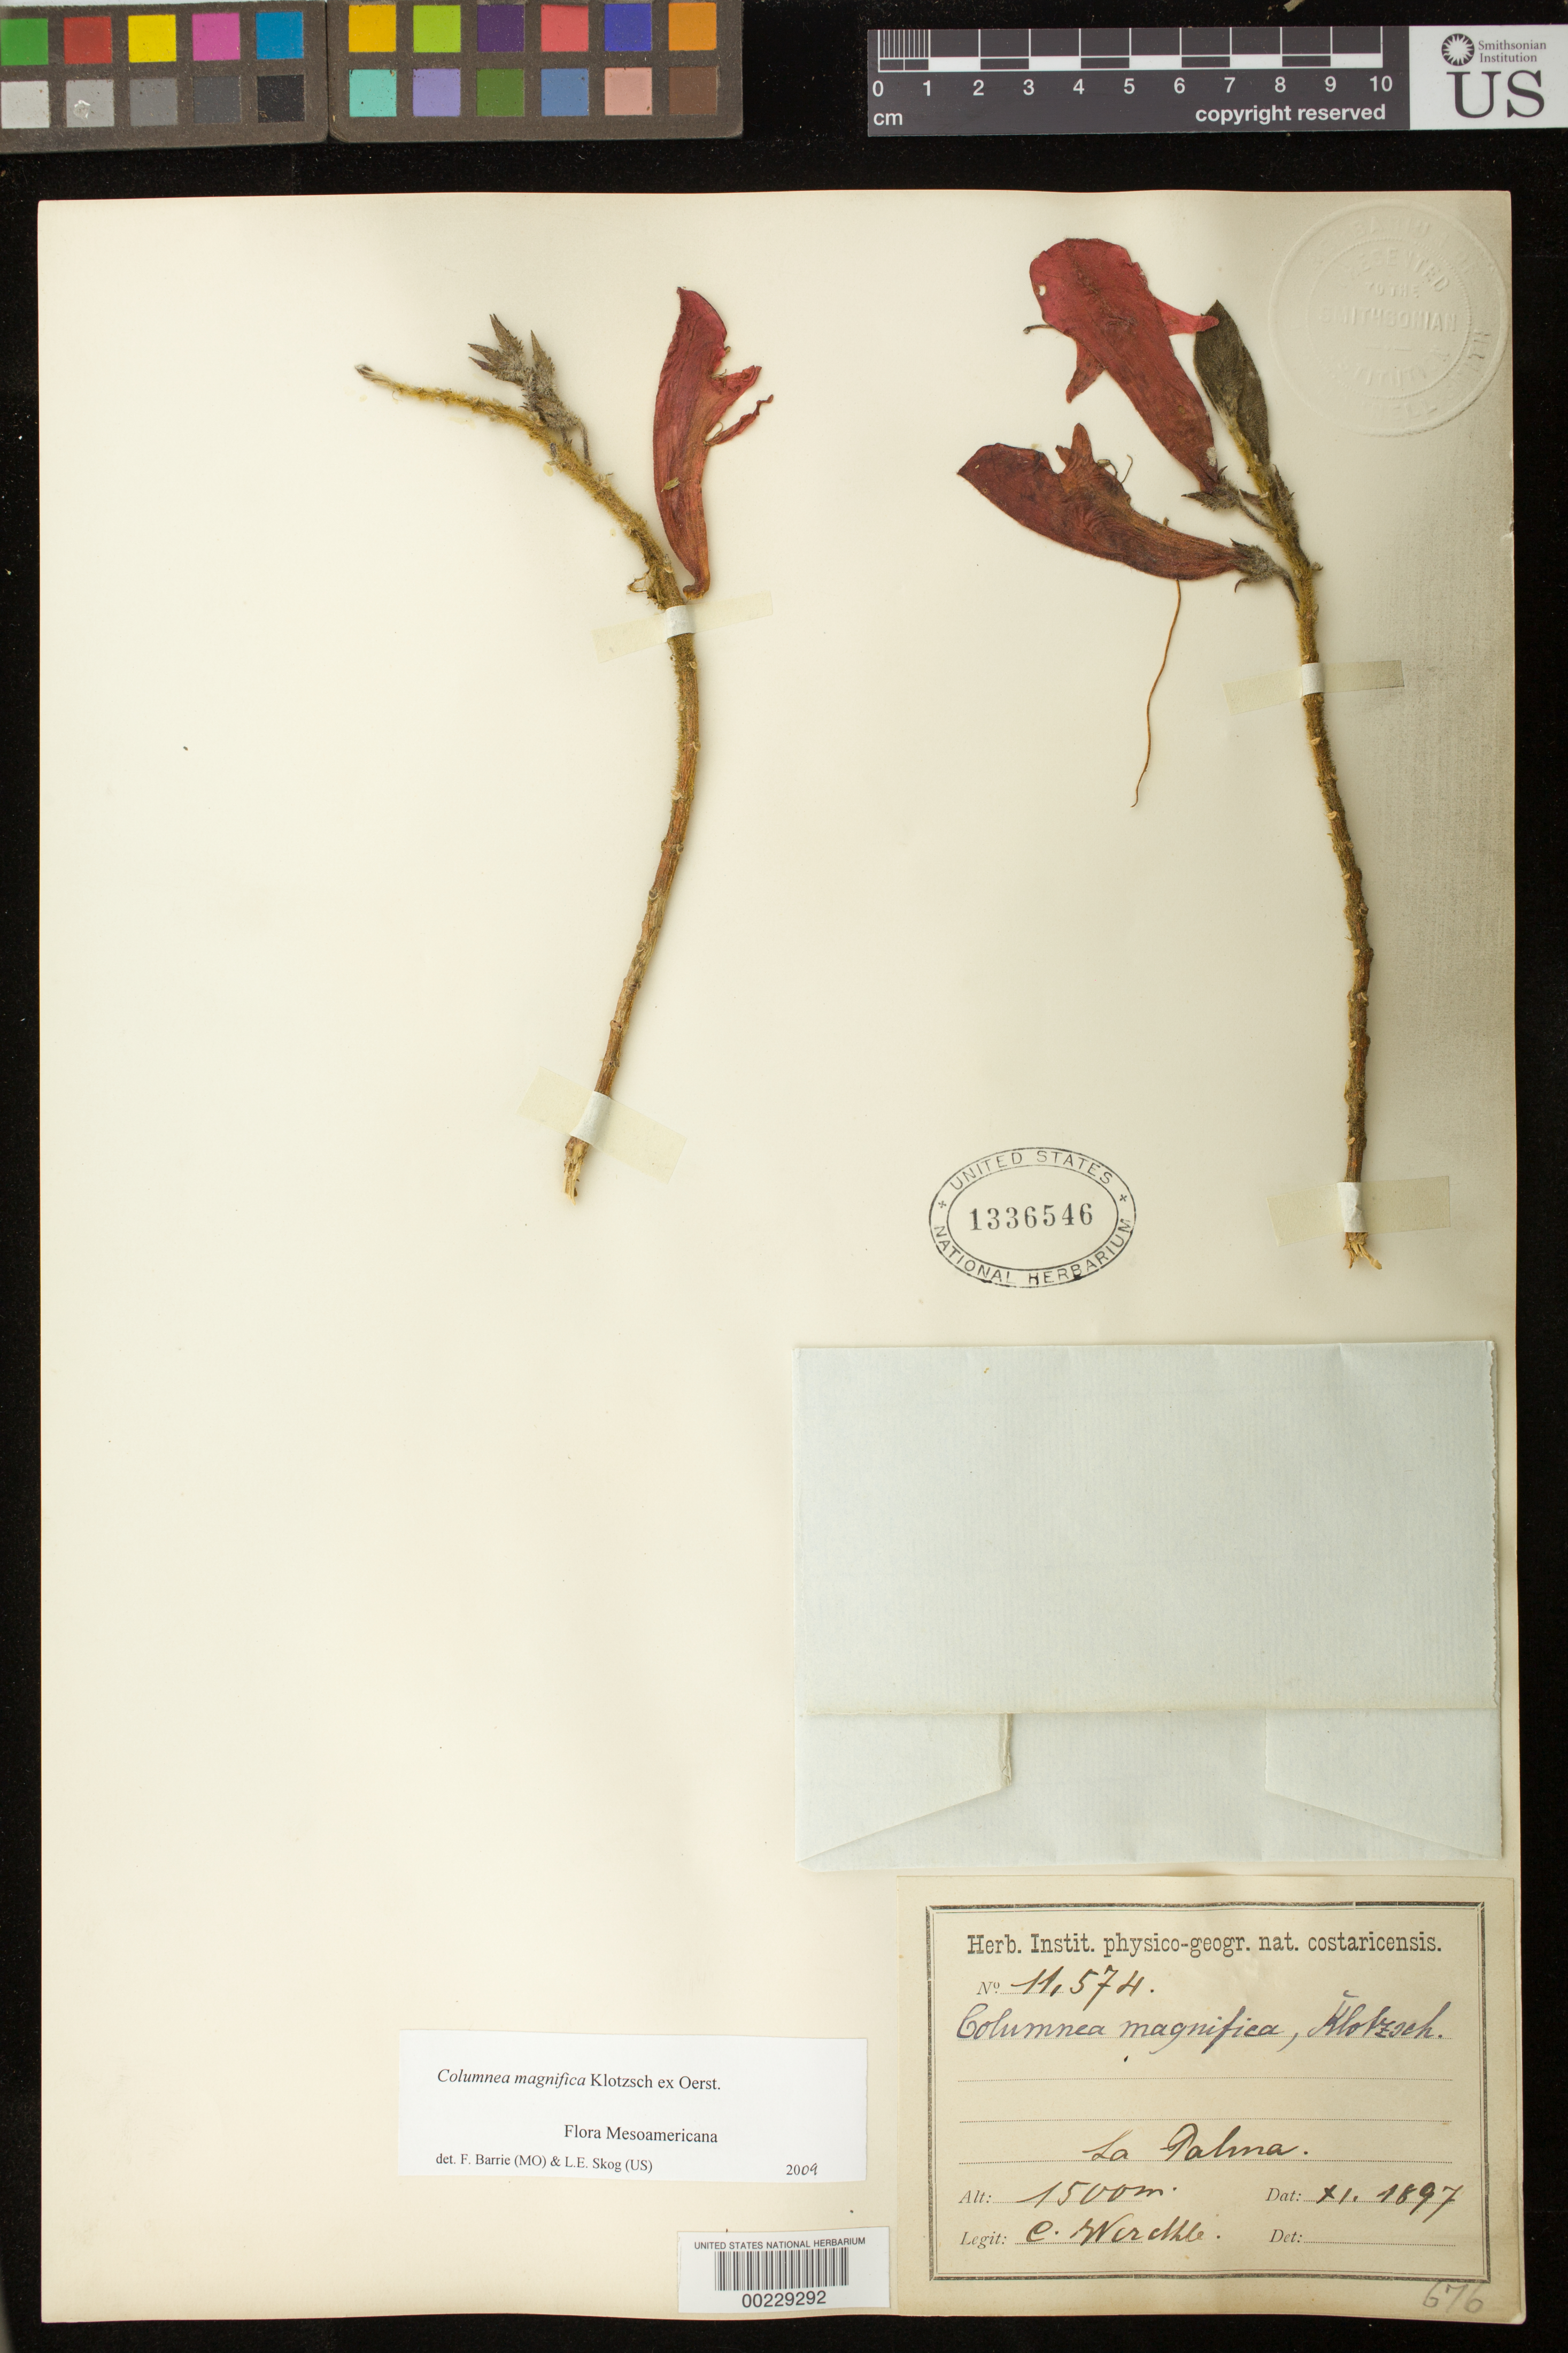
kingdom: Plantae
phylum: Tracheophyta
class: Magnoliopsida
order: Lamiales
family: Gesneriaceae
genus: Columnea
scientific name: Columnea magnifica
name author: Klotzsch ex Oerst.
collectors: C. Wercklé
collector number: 11574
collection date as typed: Nov 1897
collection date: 1897-11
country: Costa Rica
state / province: San José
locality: La Palma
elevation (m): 1500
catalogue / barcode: US 1336546